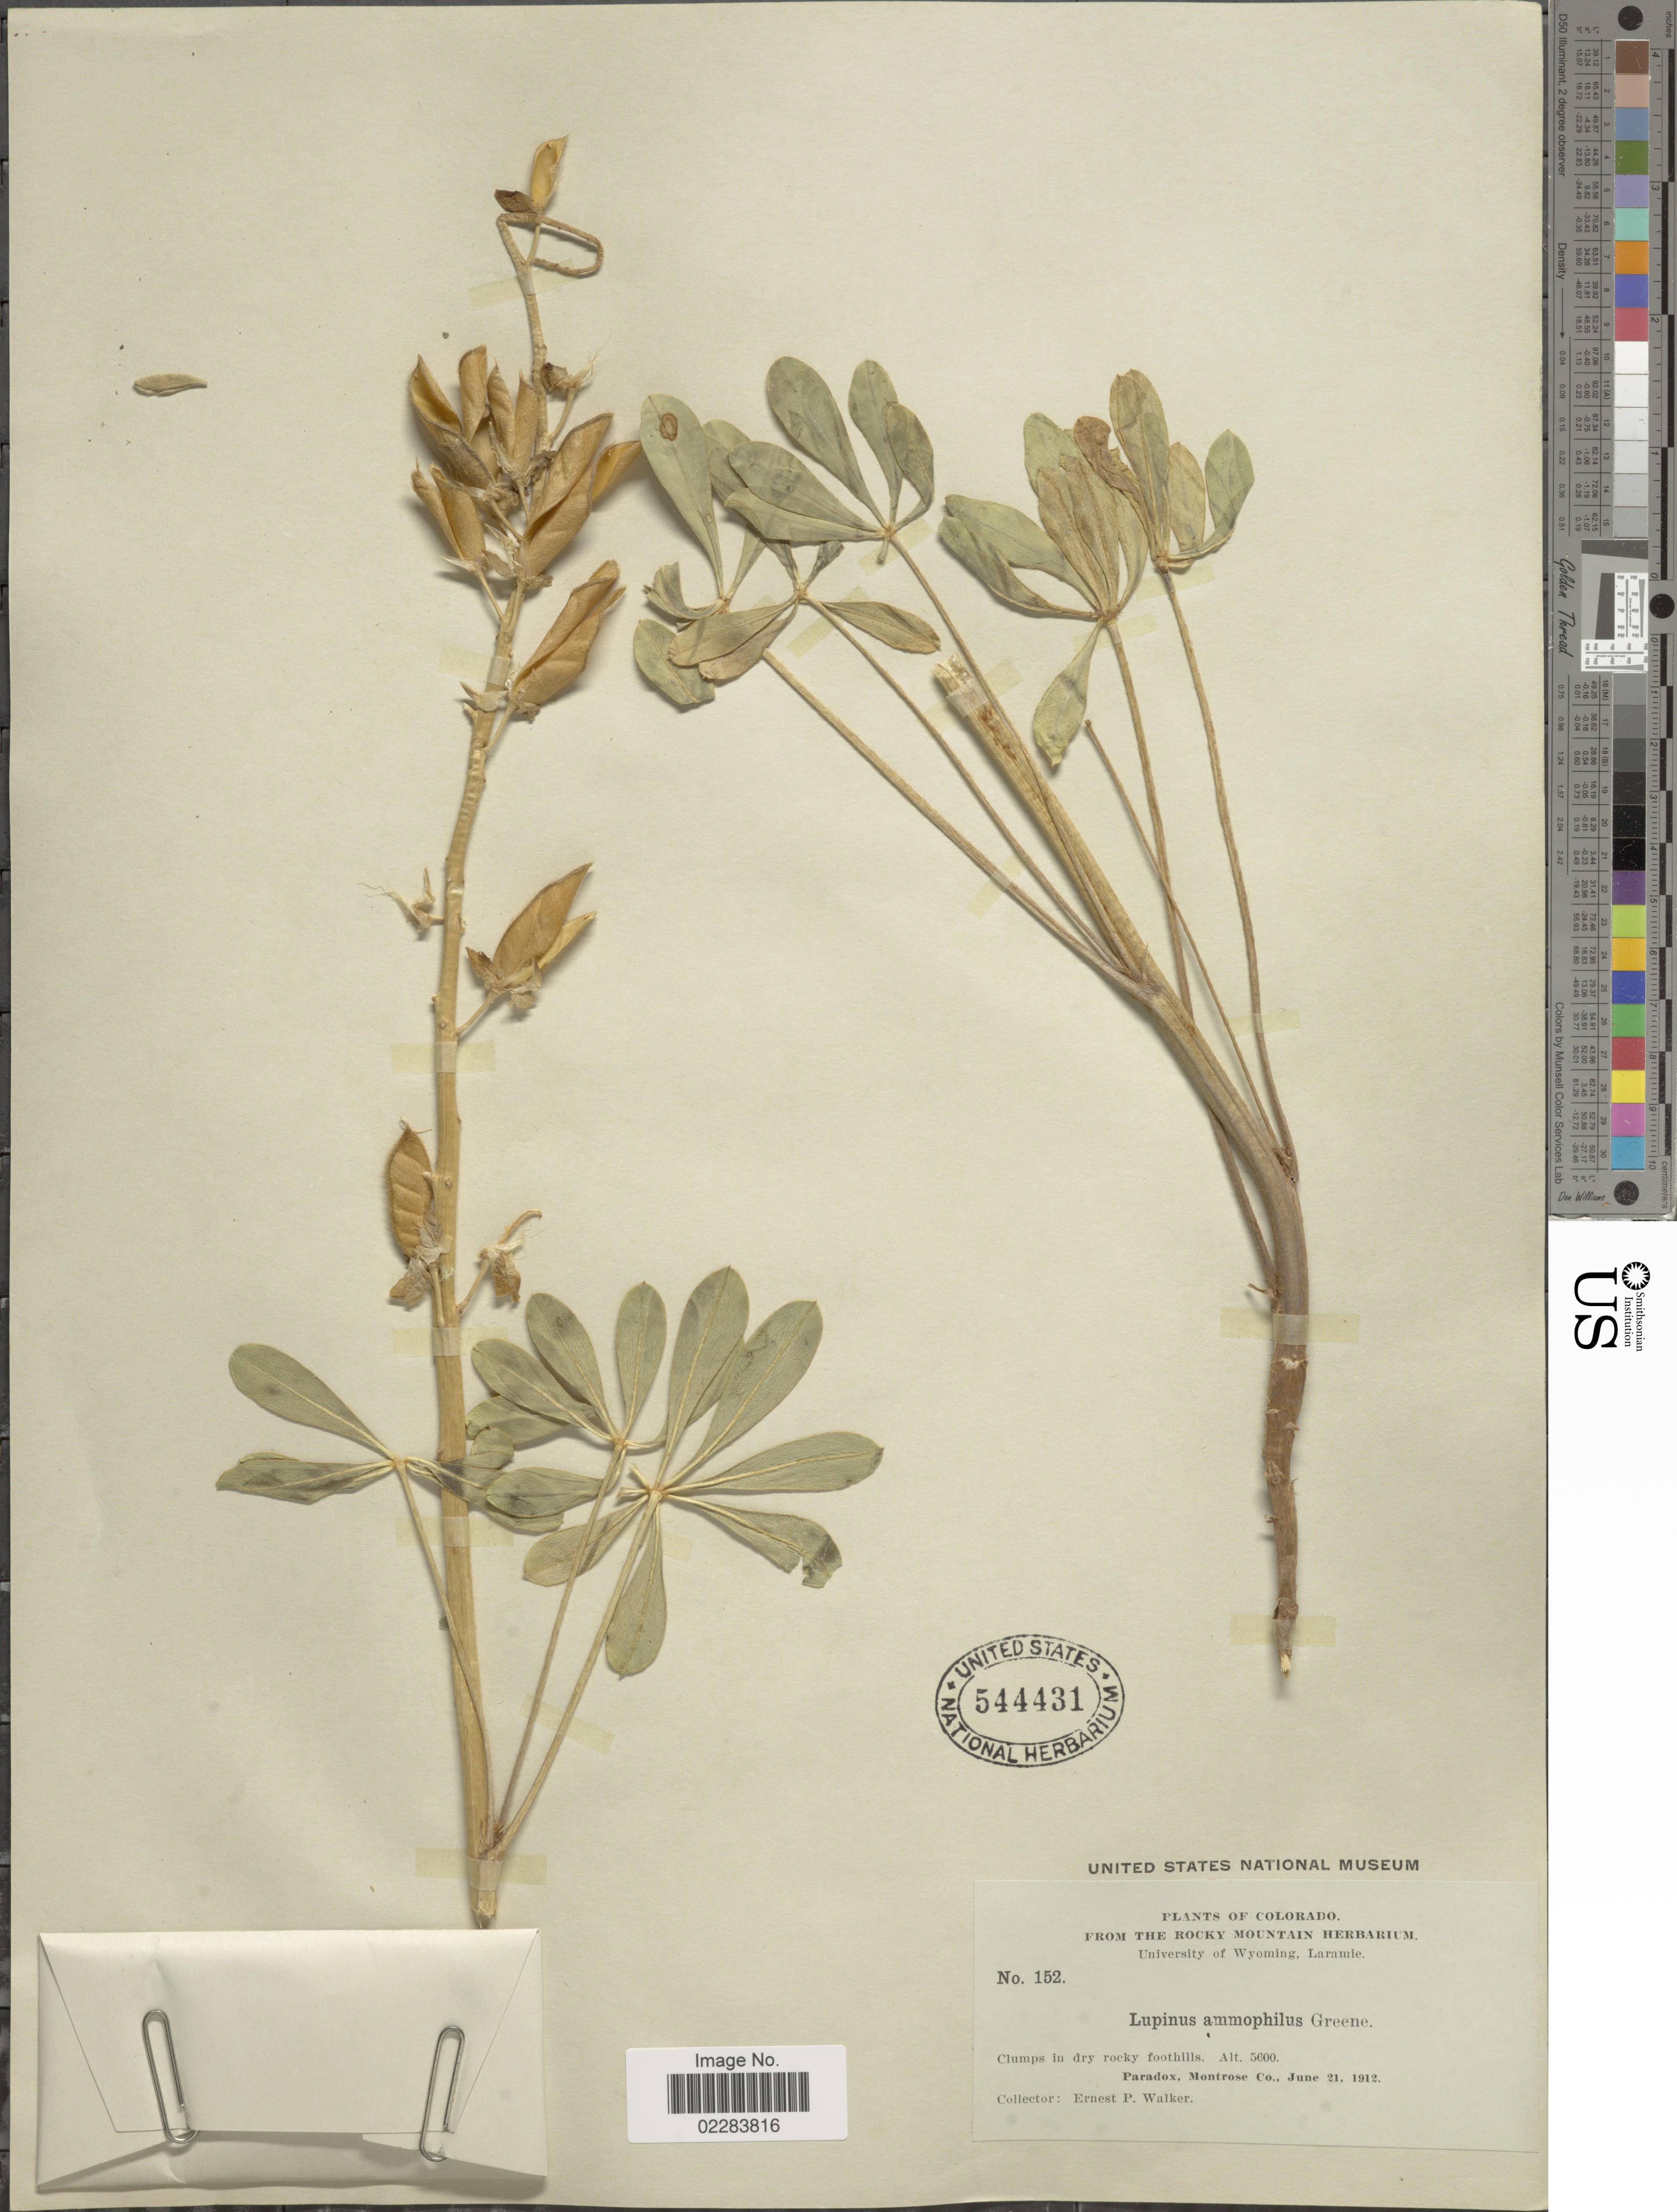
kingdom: Plantae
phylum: Tracheophyta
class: Magnoliopsida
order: Fabales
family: Fabaceae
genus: Lupinus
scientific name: Lupinus ammophilus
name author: Greene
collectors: E. P. Walker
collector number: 152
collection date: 1912-06-21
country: United States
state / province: Colorado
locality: Clumps on dry rocky foothills. Paradox, Montrose Co.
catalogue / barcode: US 544431